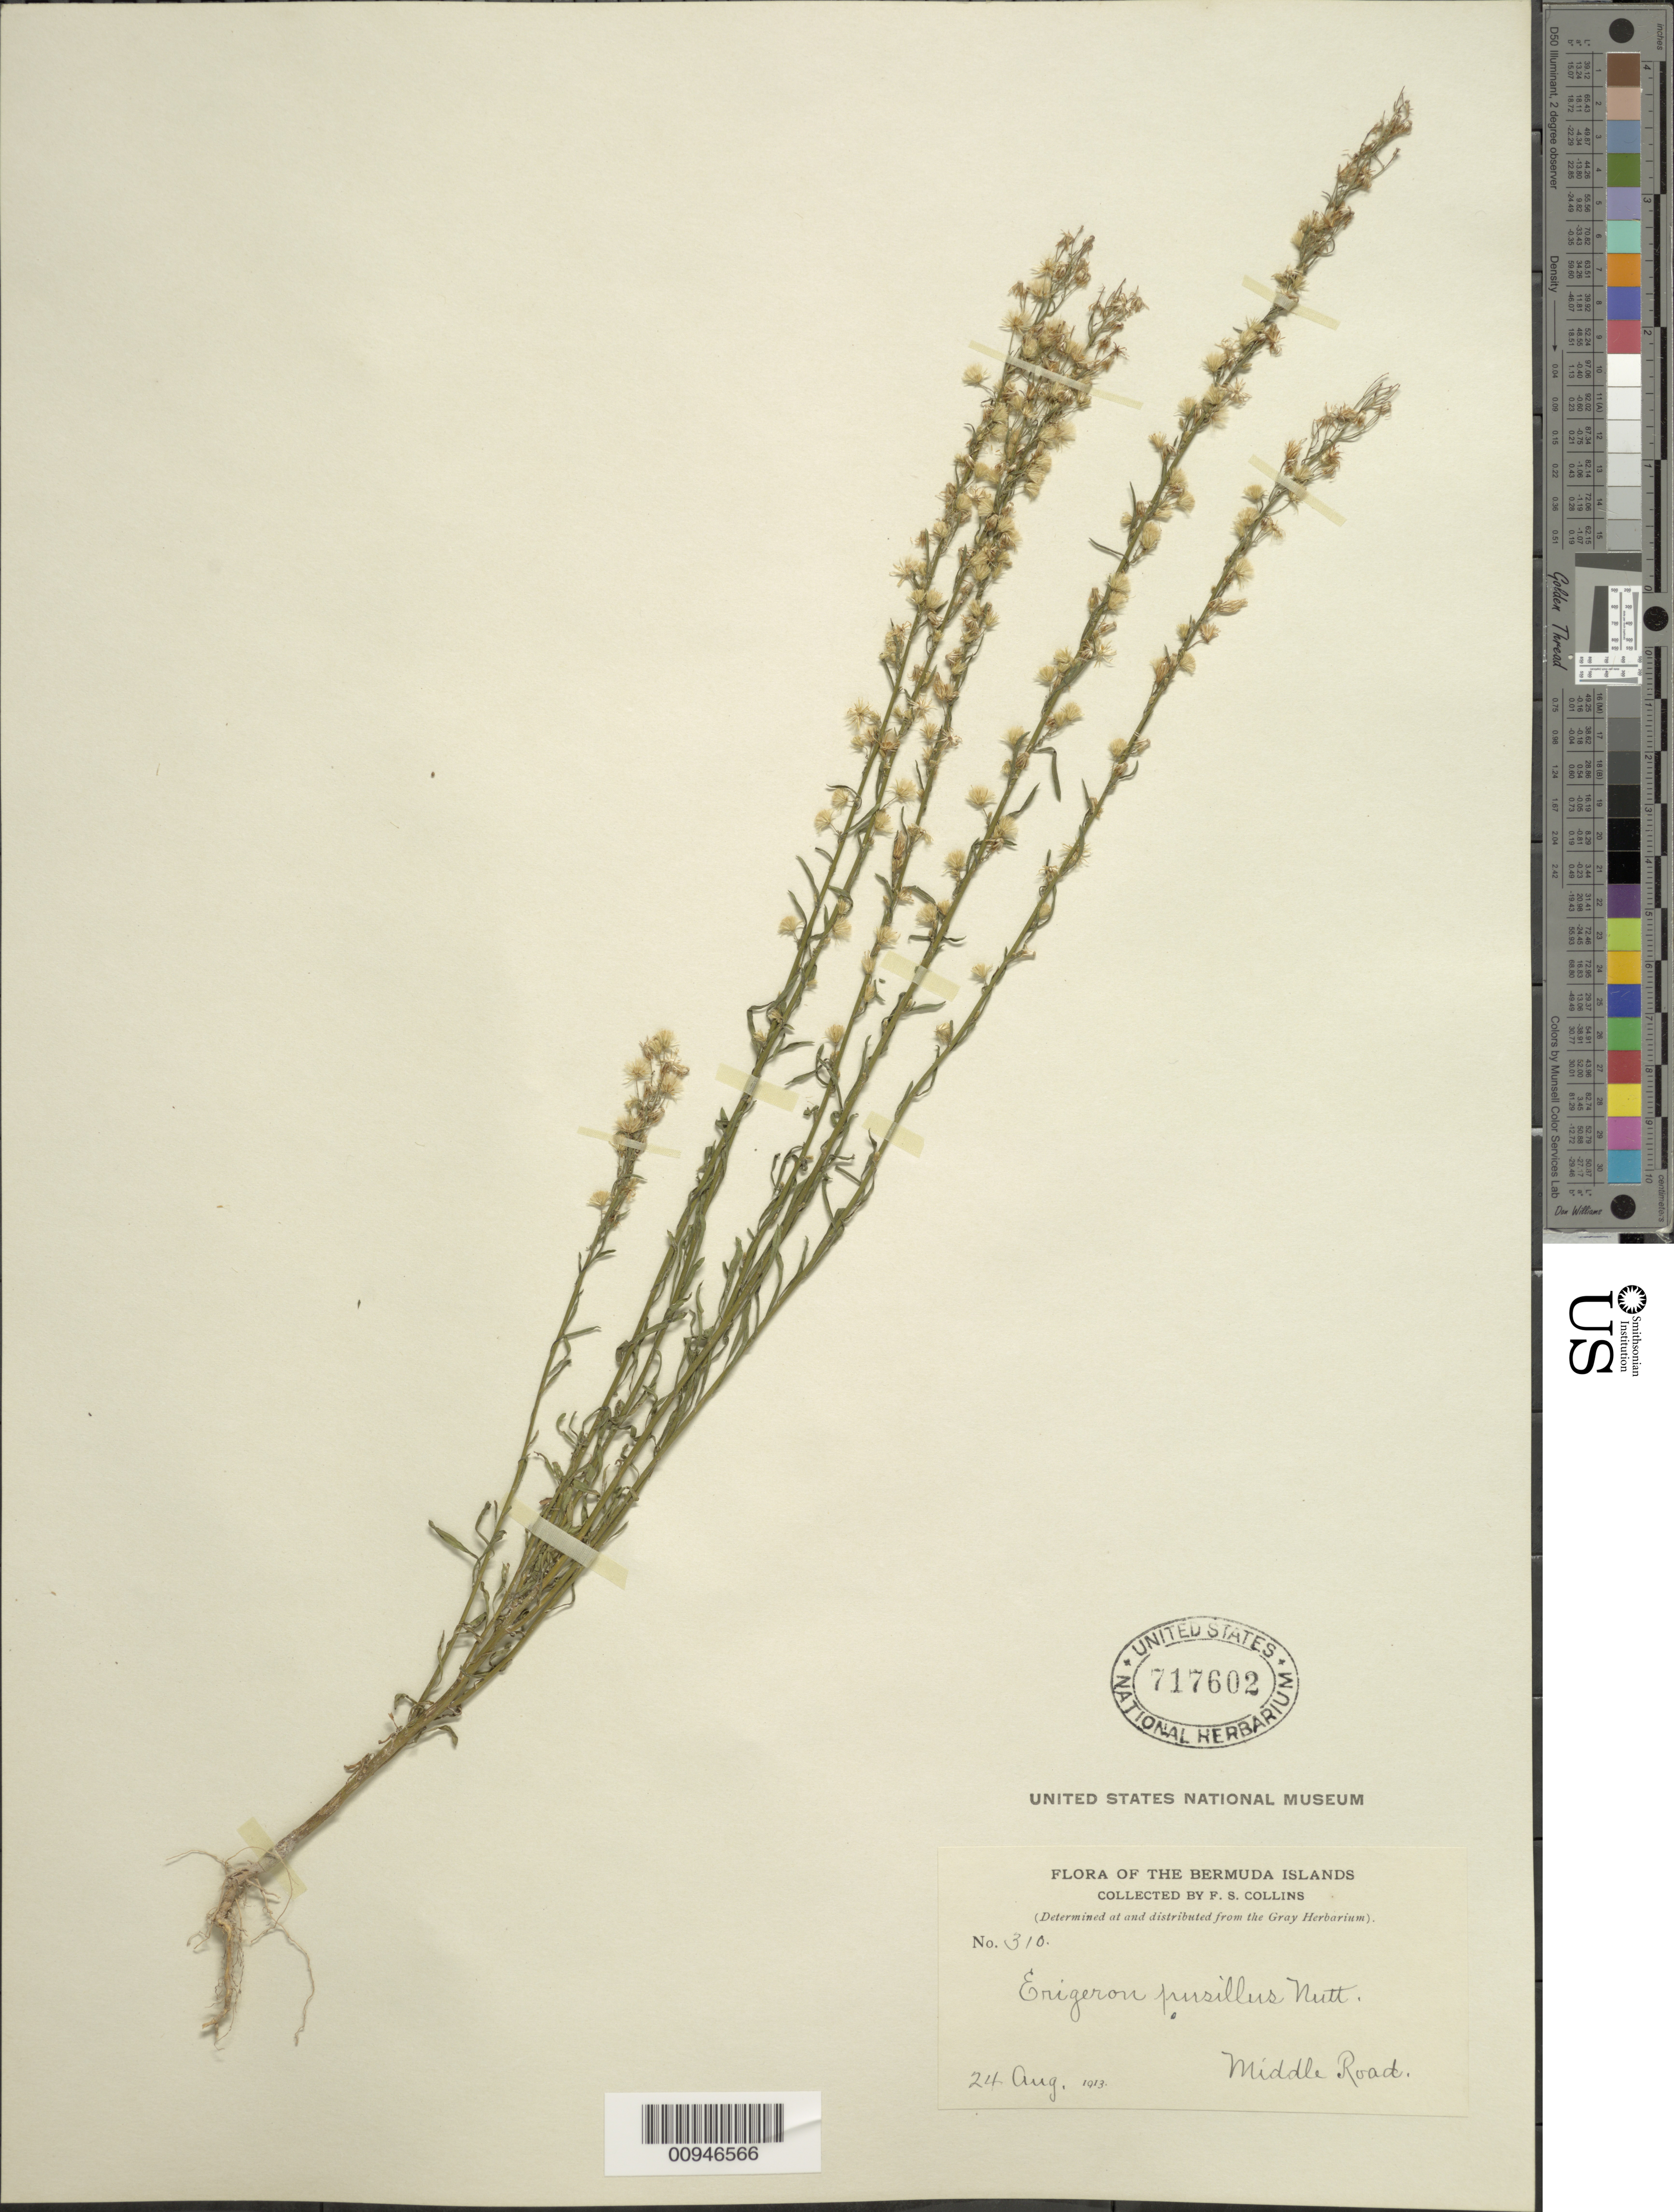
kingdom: Plantae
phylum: Tracheophyta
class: Magnoliopsida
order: Asterales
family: Asteraceae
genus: Conyza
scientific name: Conyza canadensis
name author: (L.) Cronq.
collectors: F. Collins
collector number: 310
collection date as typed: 24 Aug 1913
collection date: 1913-08-24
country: Bermuda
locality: Middle Road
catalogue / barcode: US 717602